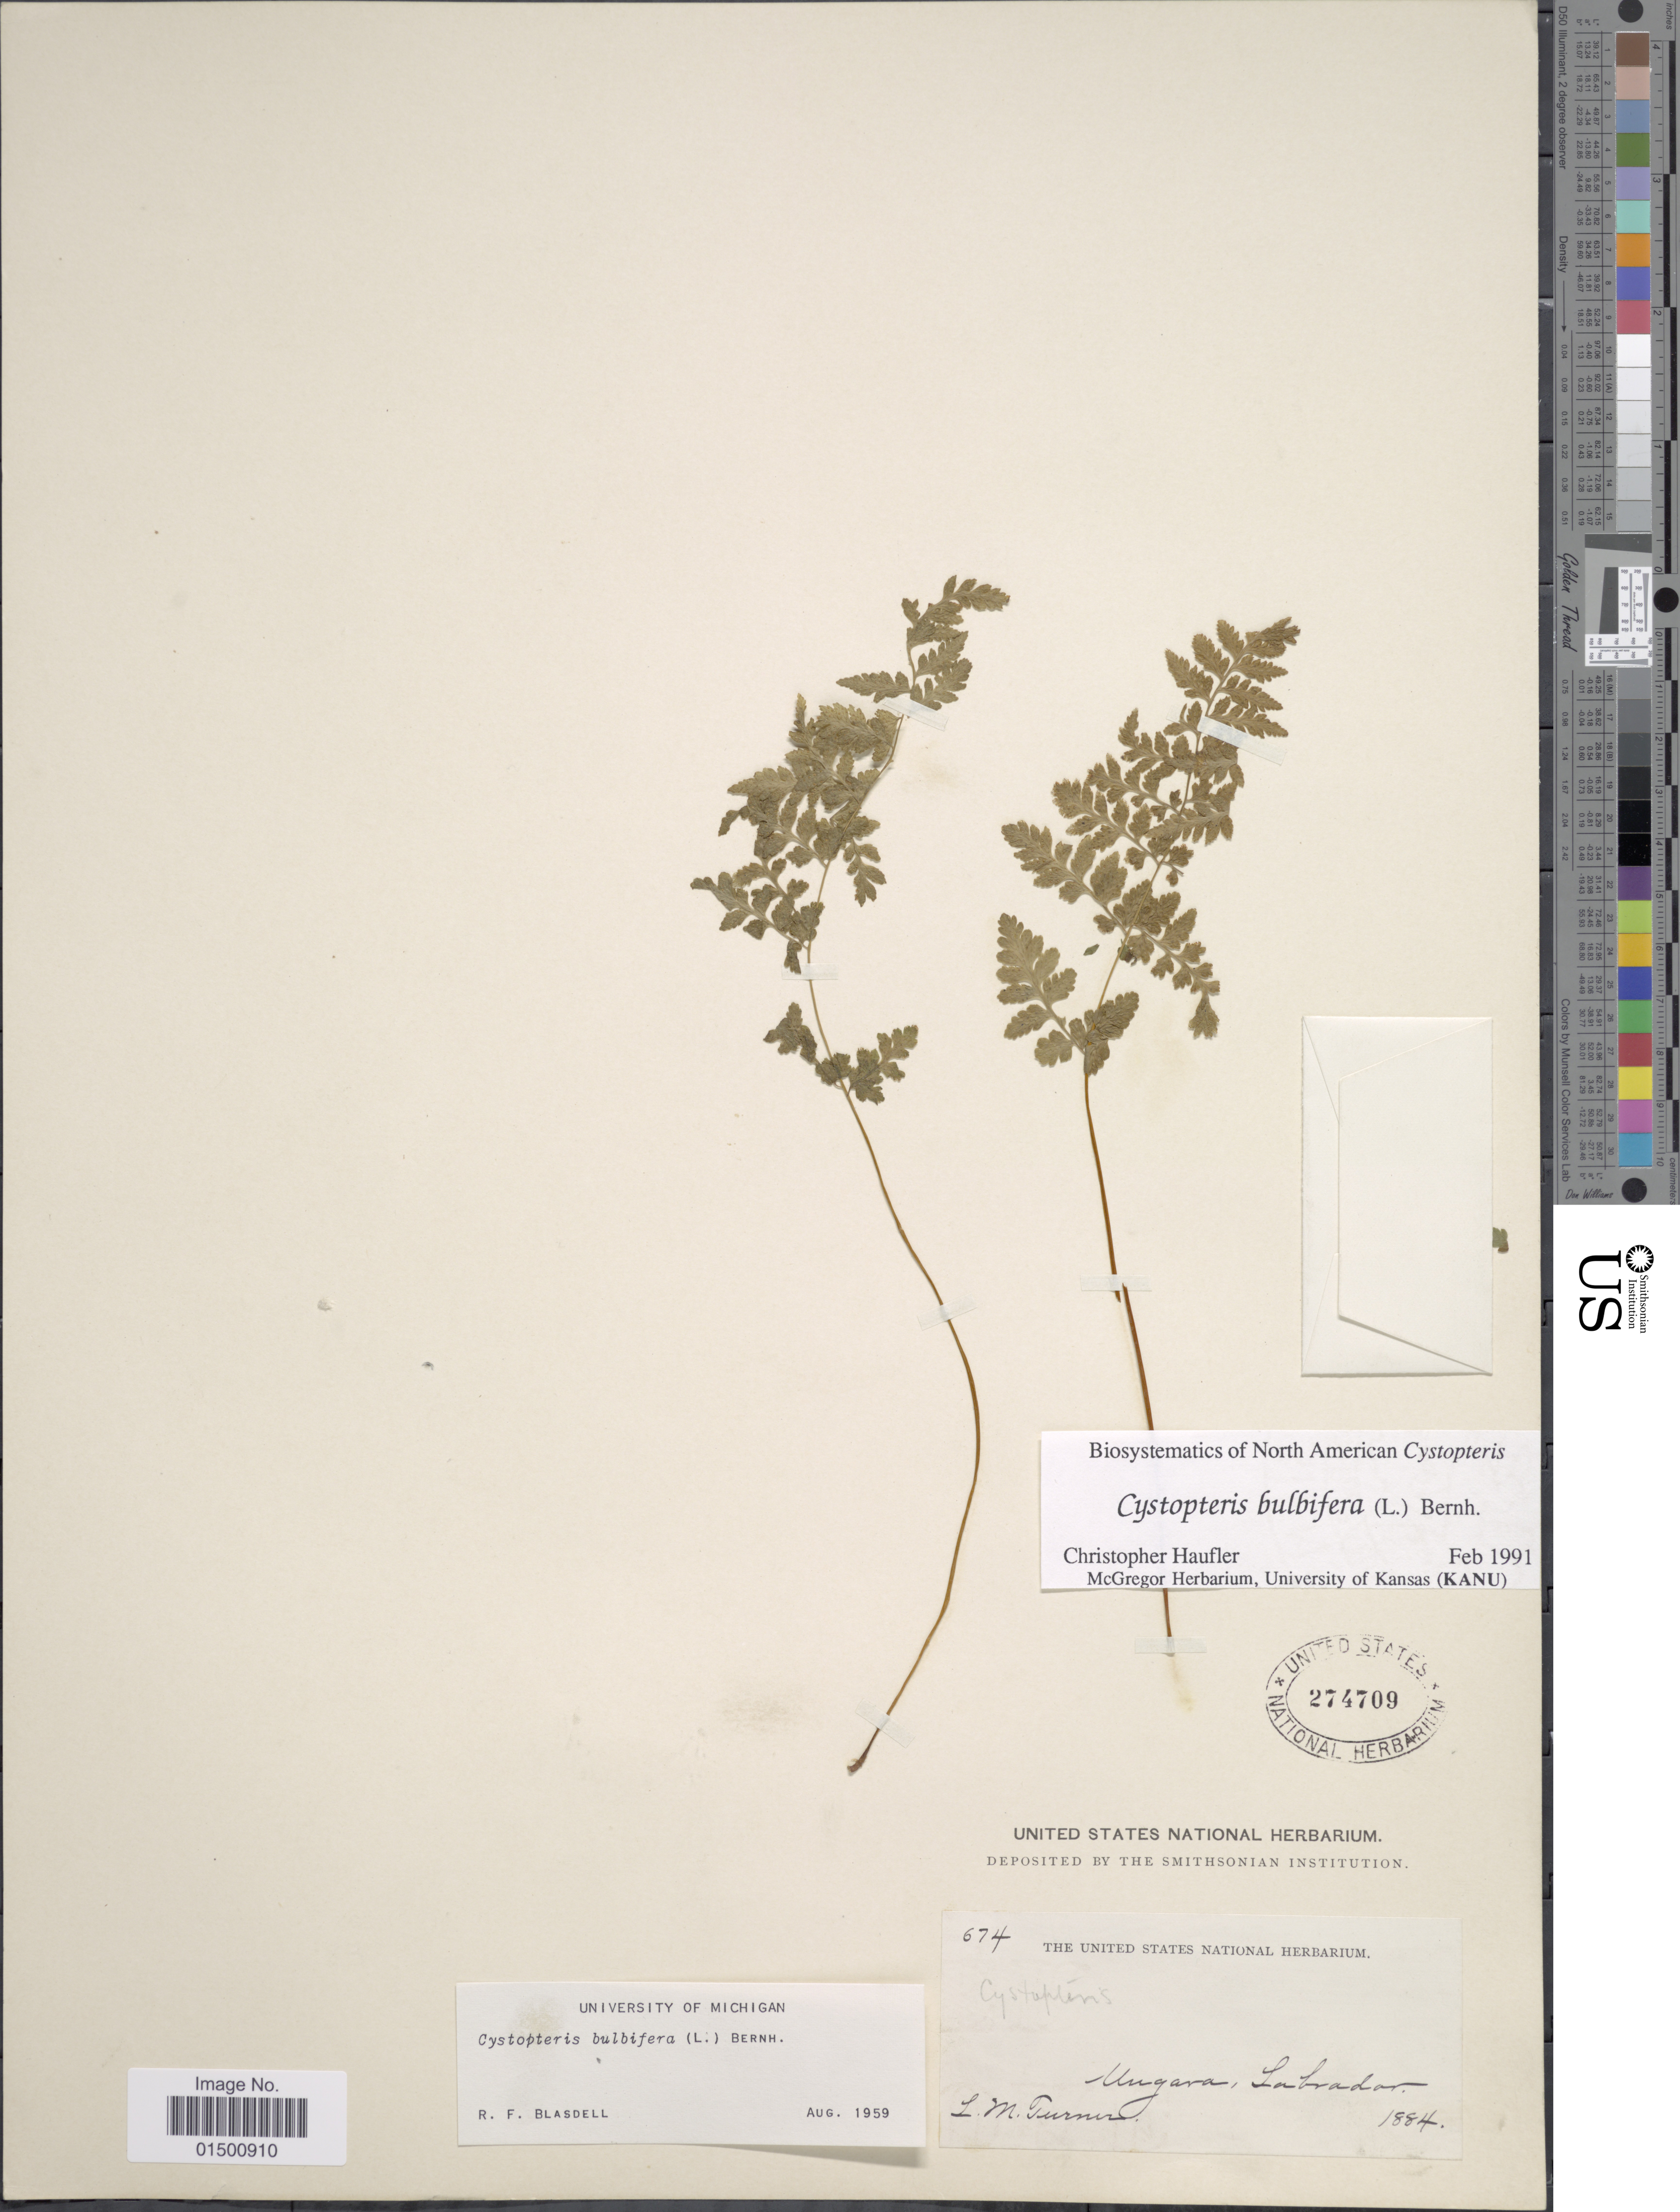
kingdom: Plantae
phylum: Tracheophyta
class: Polypodiopsida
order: Polypodiales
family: Cystopteridaceae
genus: Cystopteris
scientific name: Cystopteris bulbifera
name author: (L.) Bernh.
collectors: L. M. Turner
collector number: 674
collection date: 1884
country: Canada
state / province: Newfoundland and Labrador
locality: Ungava, Labrador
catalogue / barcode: US 274709